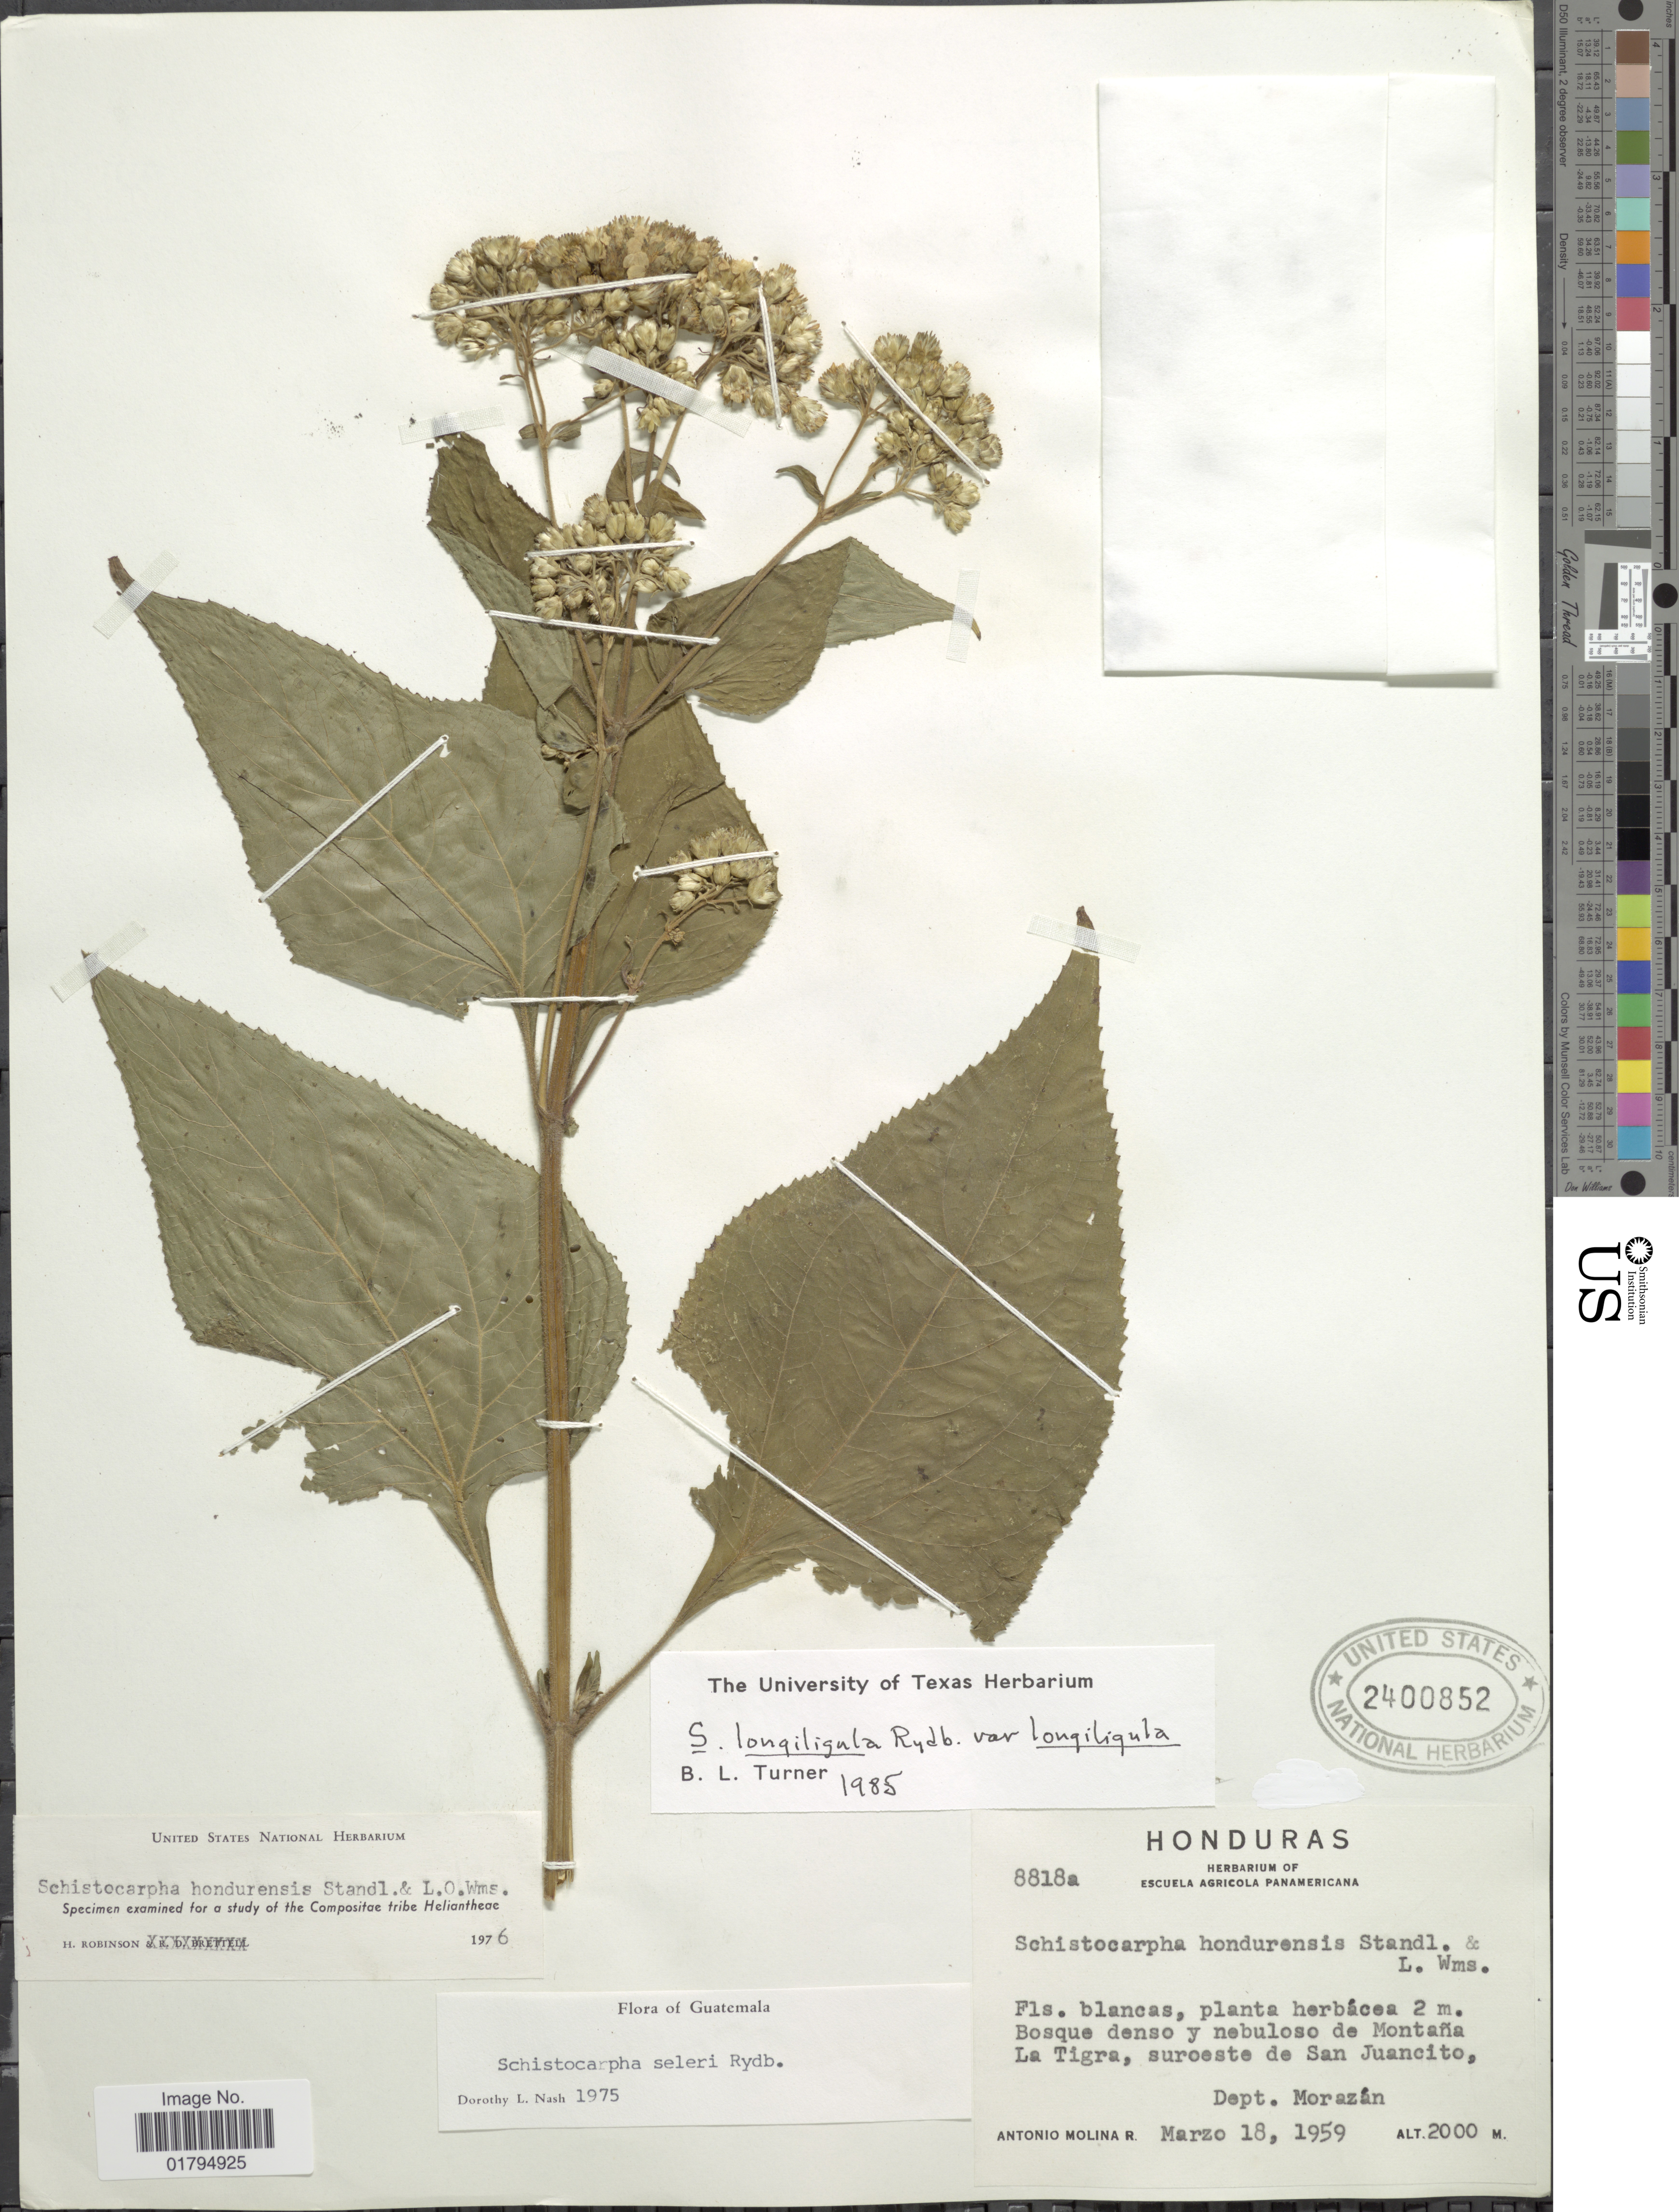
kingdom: Plantae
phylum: Tracheophyta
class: Magnoliopsida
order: Asterales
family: Asteraceae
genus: Schistocarpha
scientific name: Schistocarpha hondurensis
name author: Standl. & L.O. Williams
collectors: A. Molina R.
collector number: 8818a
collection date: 1959-03-18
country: Honduras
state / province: Fco. Morazán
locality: De Montana la Tigra, suroeste de San Juancito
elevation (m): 2000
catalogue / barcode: US 2400852